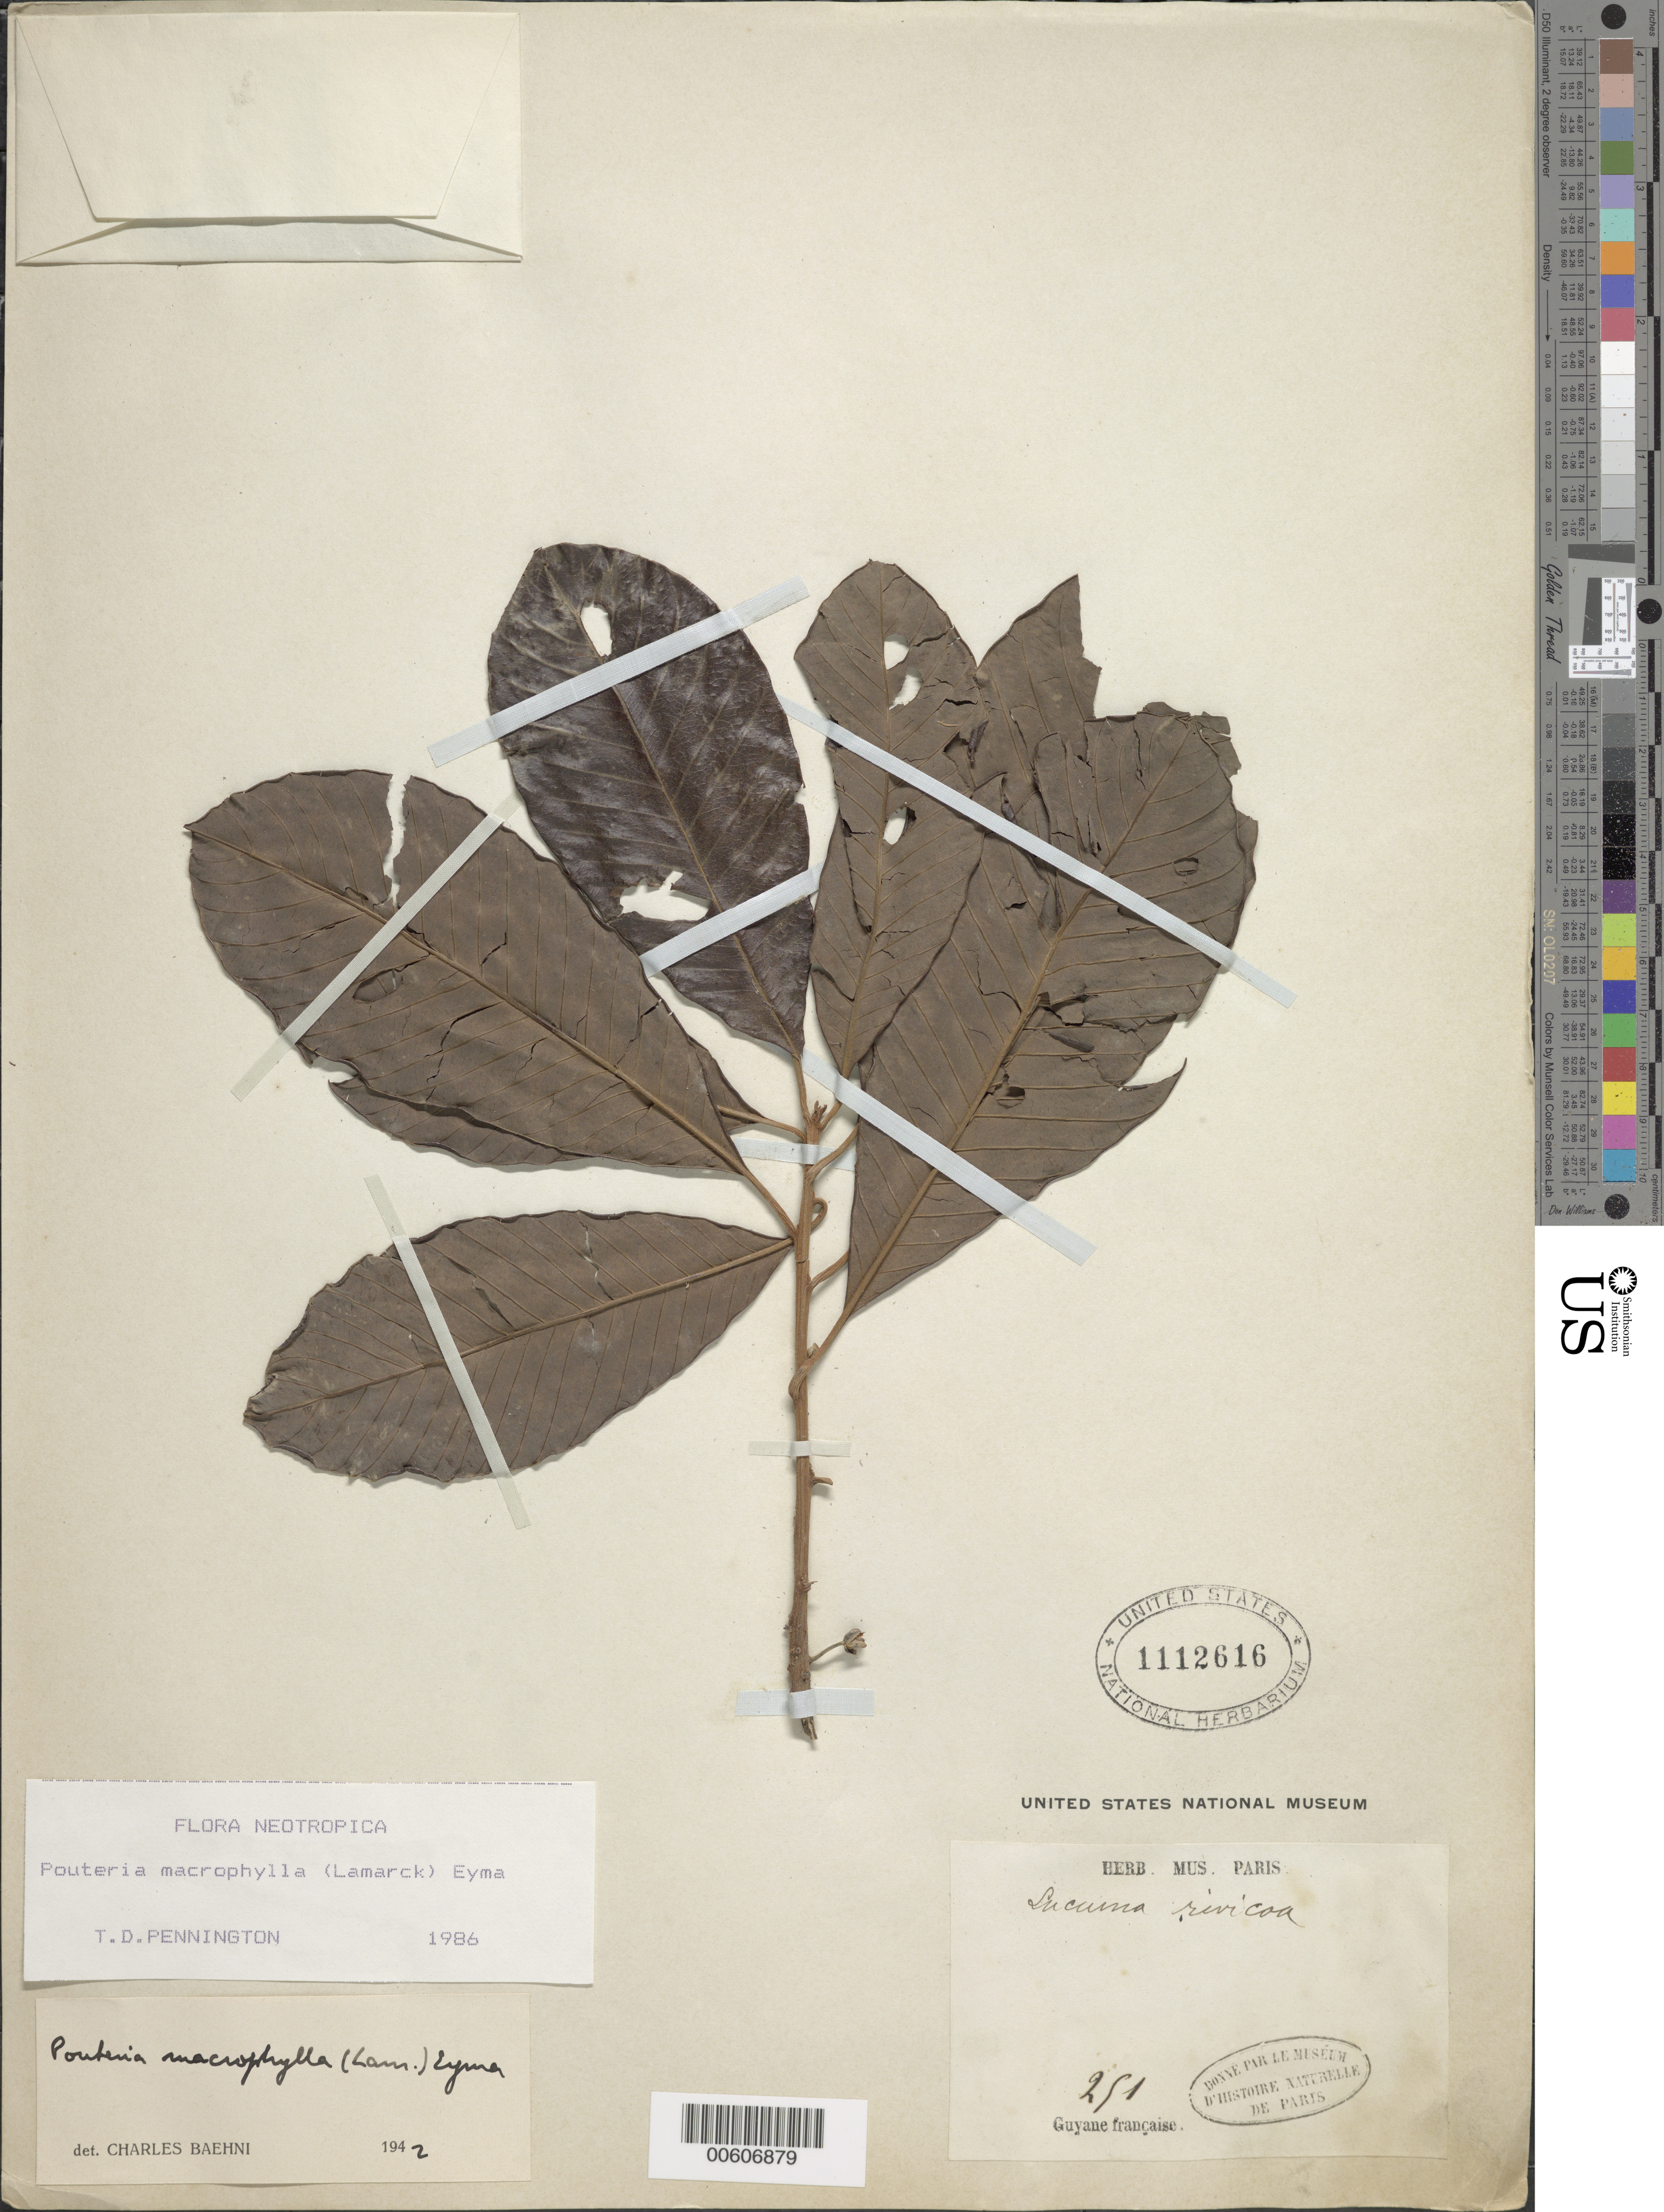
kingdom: Plantae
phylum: Tracheophyta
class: Magnoliopsida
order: Ericales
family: Sapotaceae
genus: Pouteria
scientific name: Pouteria macrophylla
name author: (Lam.) Eyma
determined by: Pennington, T. D., (K)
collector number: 251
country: French Guiana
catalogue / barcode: US 1112616